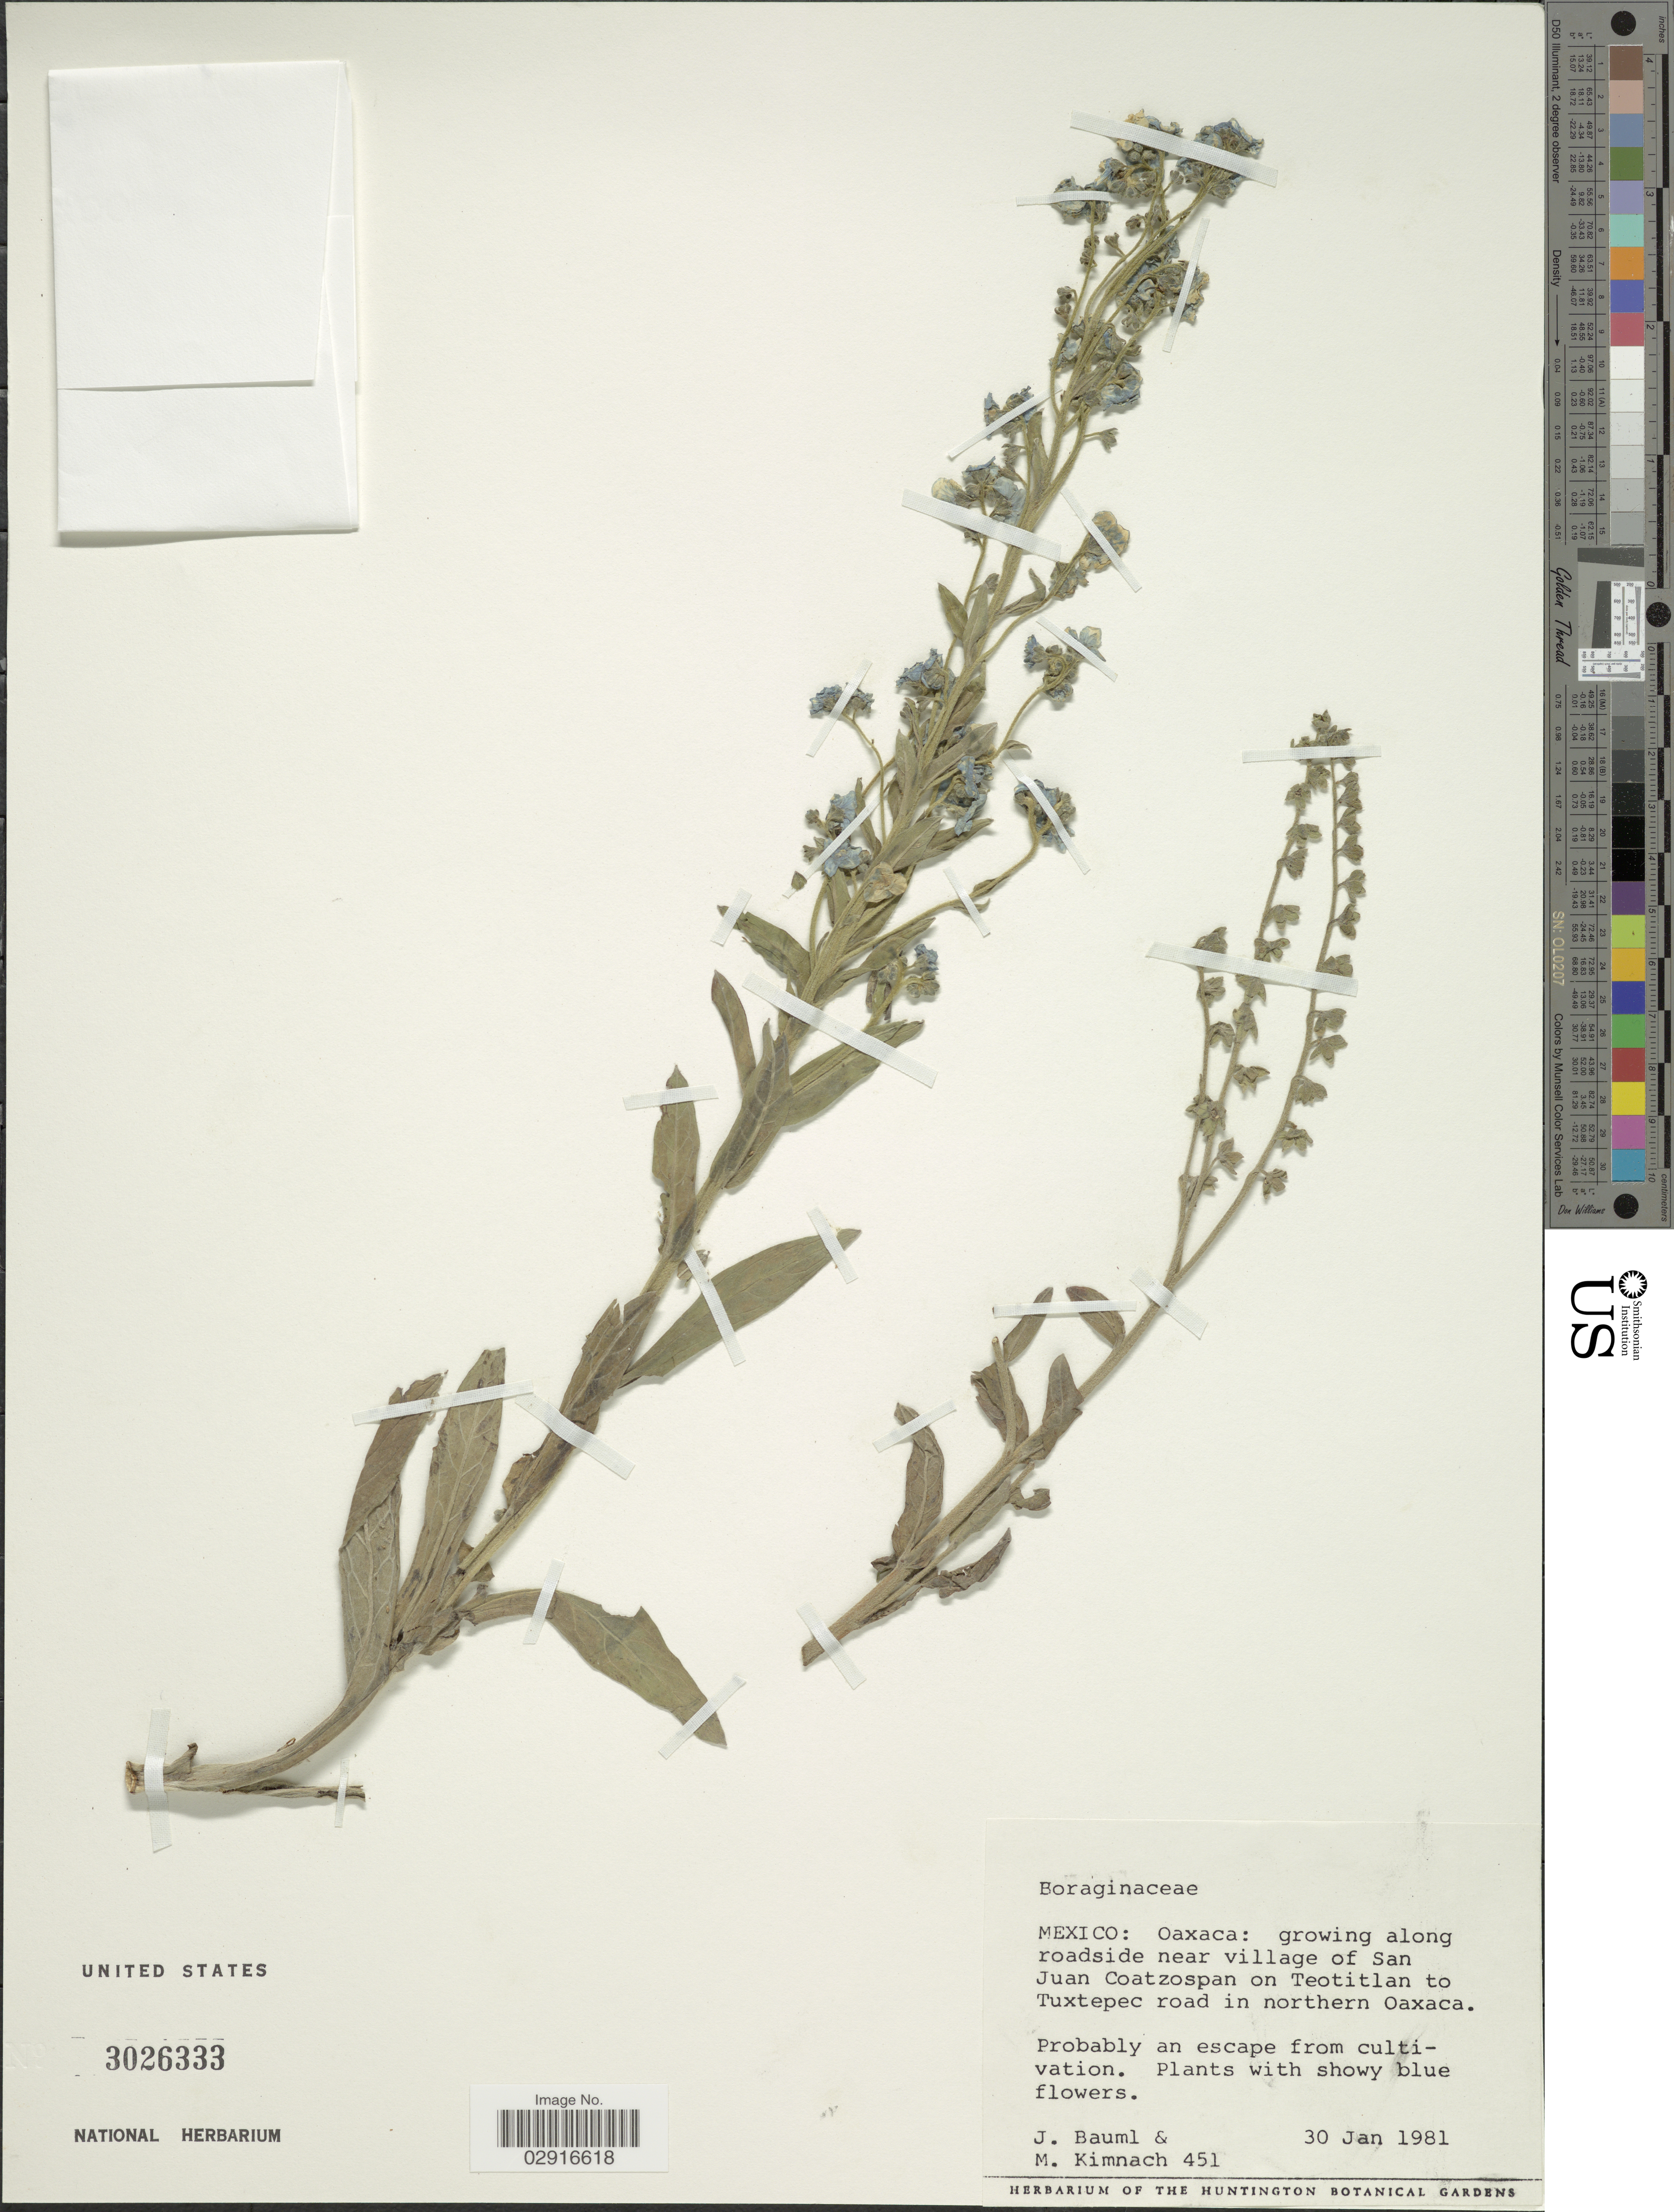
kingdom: Plantae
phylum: Tracheophyta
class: Magnoliopsida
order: Boraginales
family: Boraginaceae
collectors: J. Bauml & M. W. Kimnach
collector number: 451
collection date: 1981-01-30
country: Mexico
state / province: Oaxaca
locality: Along roadside near village of San Juan Coatzospan on Teotitlan to Tuxtepec road in northern Oaxaca.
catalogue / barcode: US 3026333